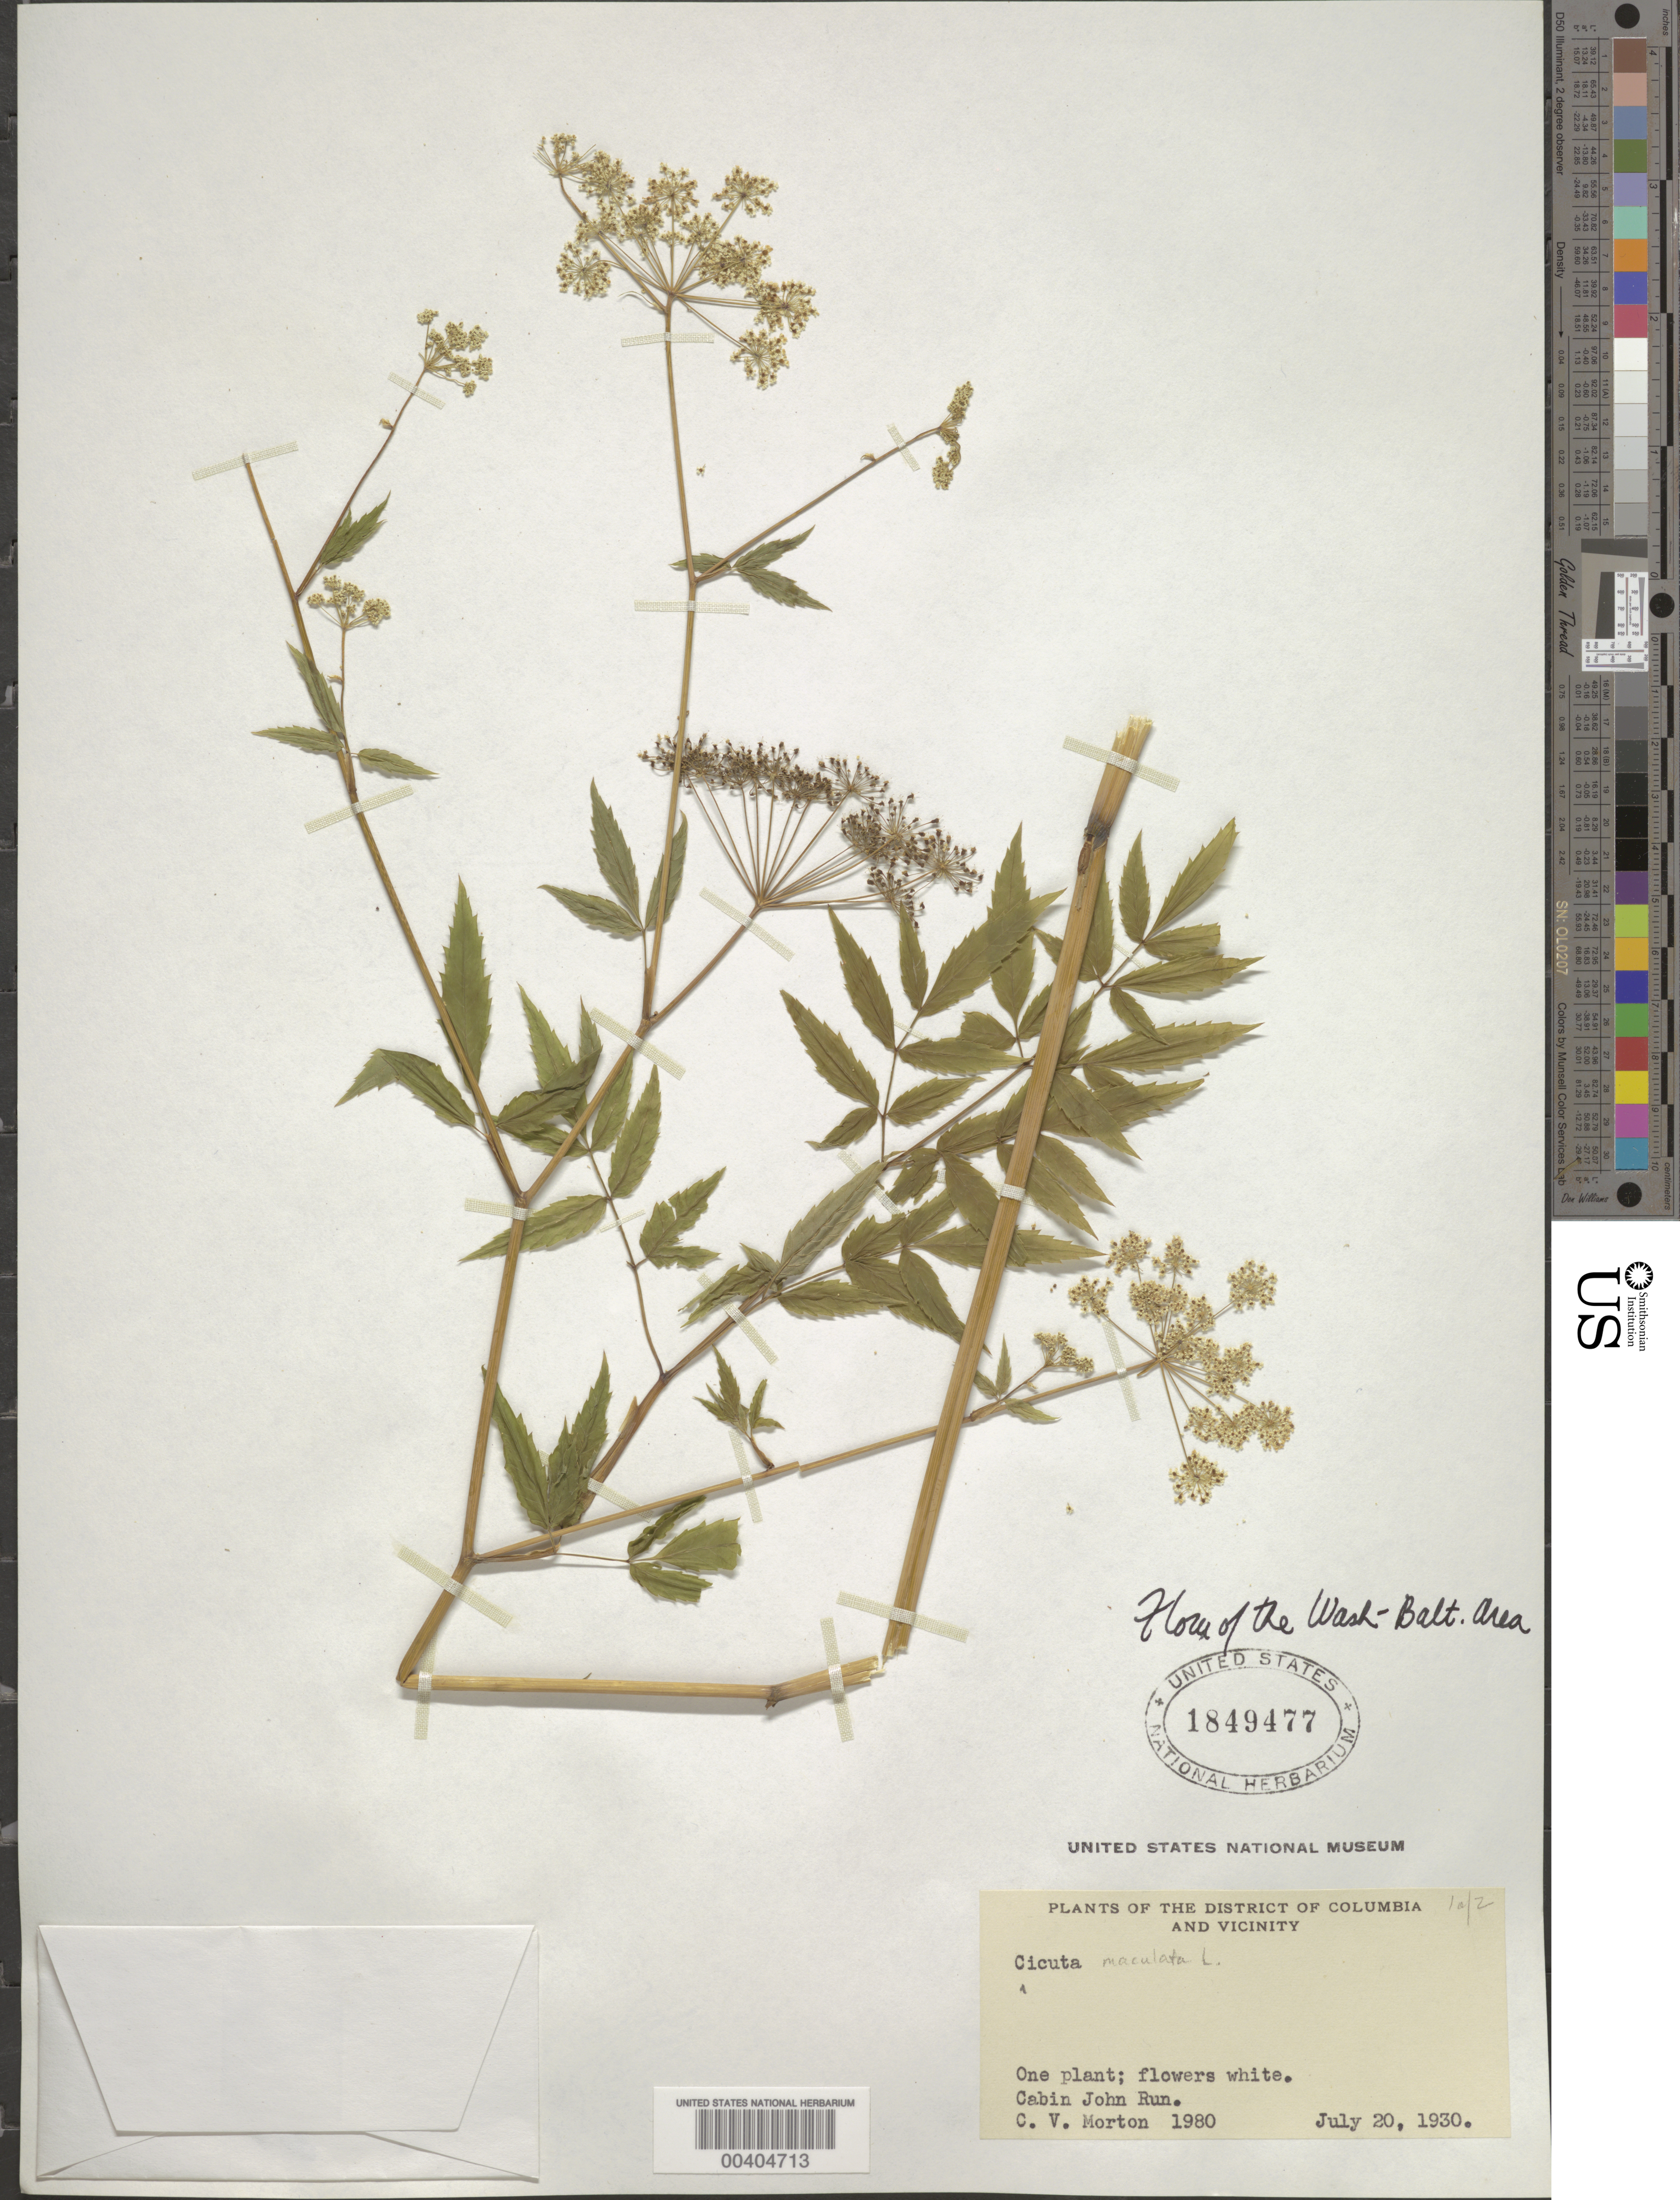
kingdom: Plantae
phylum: Tracheophyta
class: Magnoliopsida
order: Apiales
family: Apiaceae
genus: Cicuta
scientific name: Cicuta maculata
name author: L.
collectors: C. V. Morton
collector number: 1980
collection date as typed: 20 Jul 1930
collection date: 1930-07-20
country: United States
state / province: Maryland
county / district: Montgomery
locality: Cabin John Run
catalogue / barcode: US 1849477